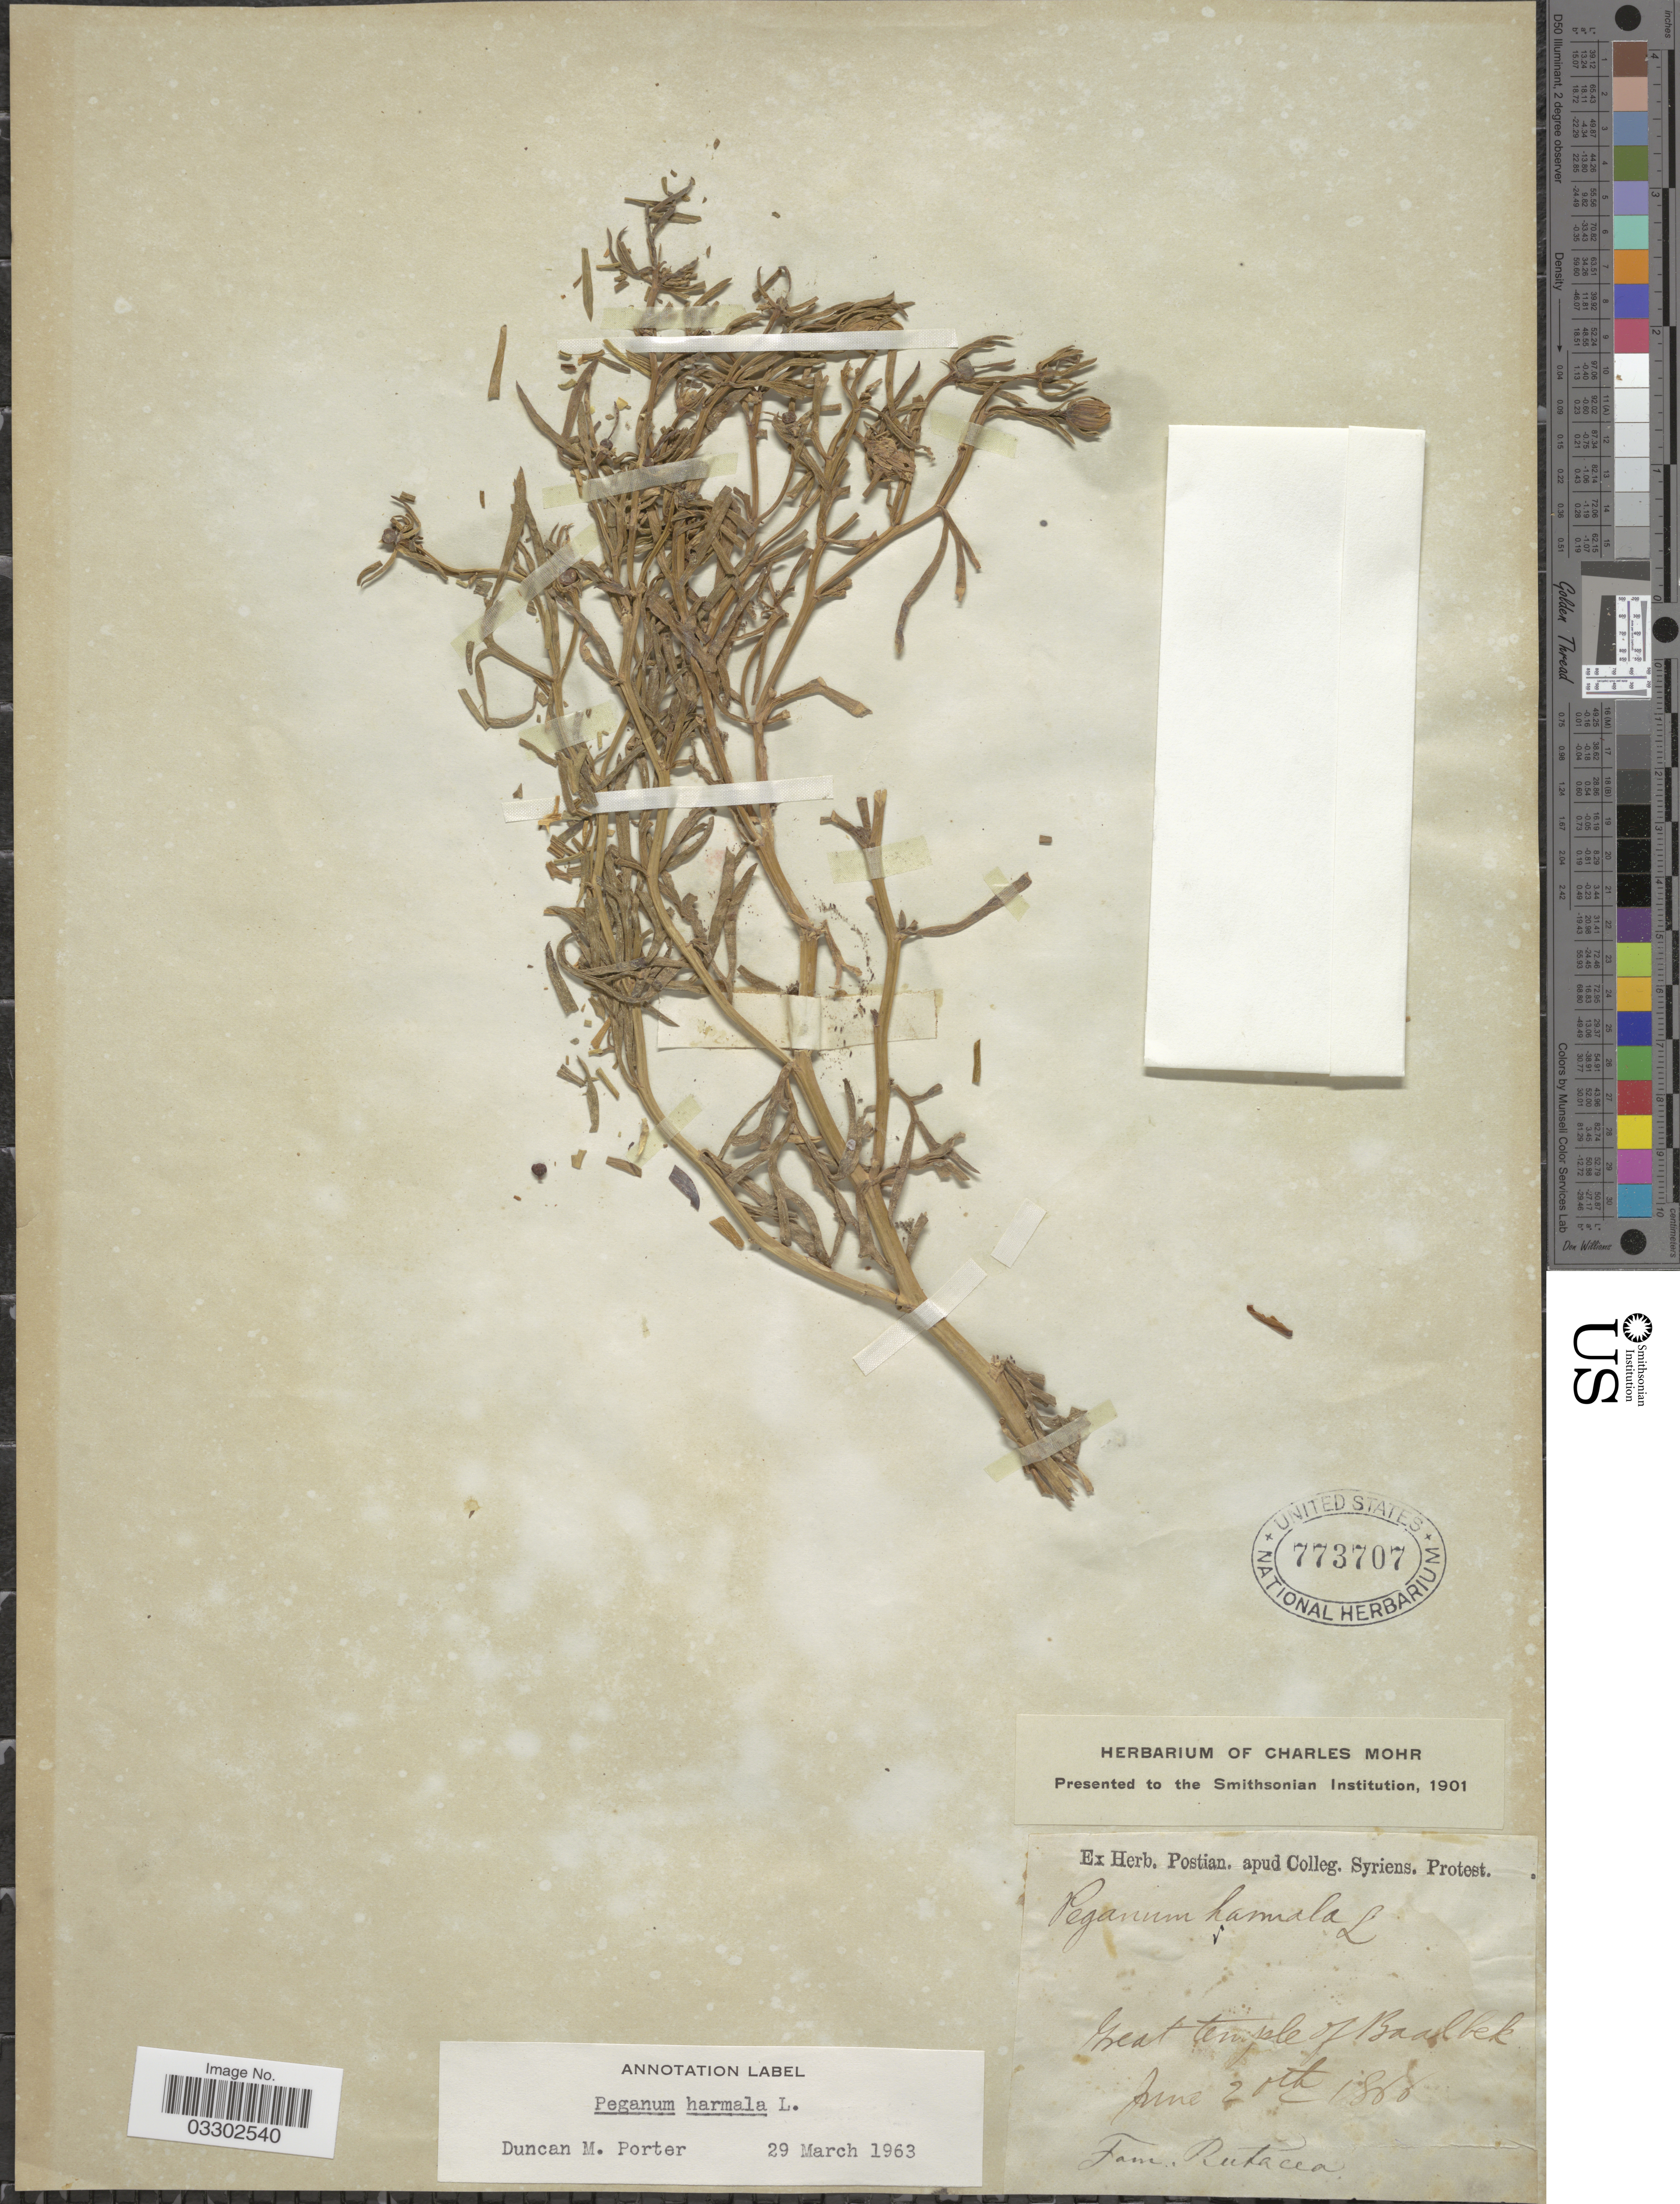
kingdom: Plantae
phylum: Tracheophyta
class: Magnoliopsida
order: Sapindales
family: Tetradiclidaceae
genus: Peganum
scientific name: Peganum harmala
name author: L.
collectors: ex herb. Postian. apud Colleg. Syriens. Protest. USE "Fannie P. A. Shepard" (10308853) AS PRIMARY COLLECTOR INSTEAD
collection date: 1880-06-20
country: Lebanon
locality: Great temple of Baalbek.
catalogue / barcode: US 773707